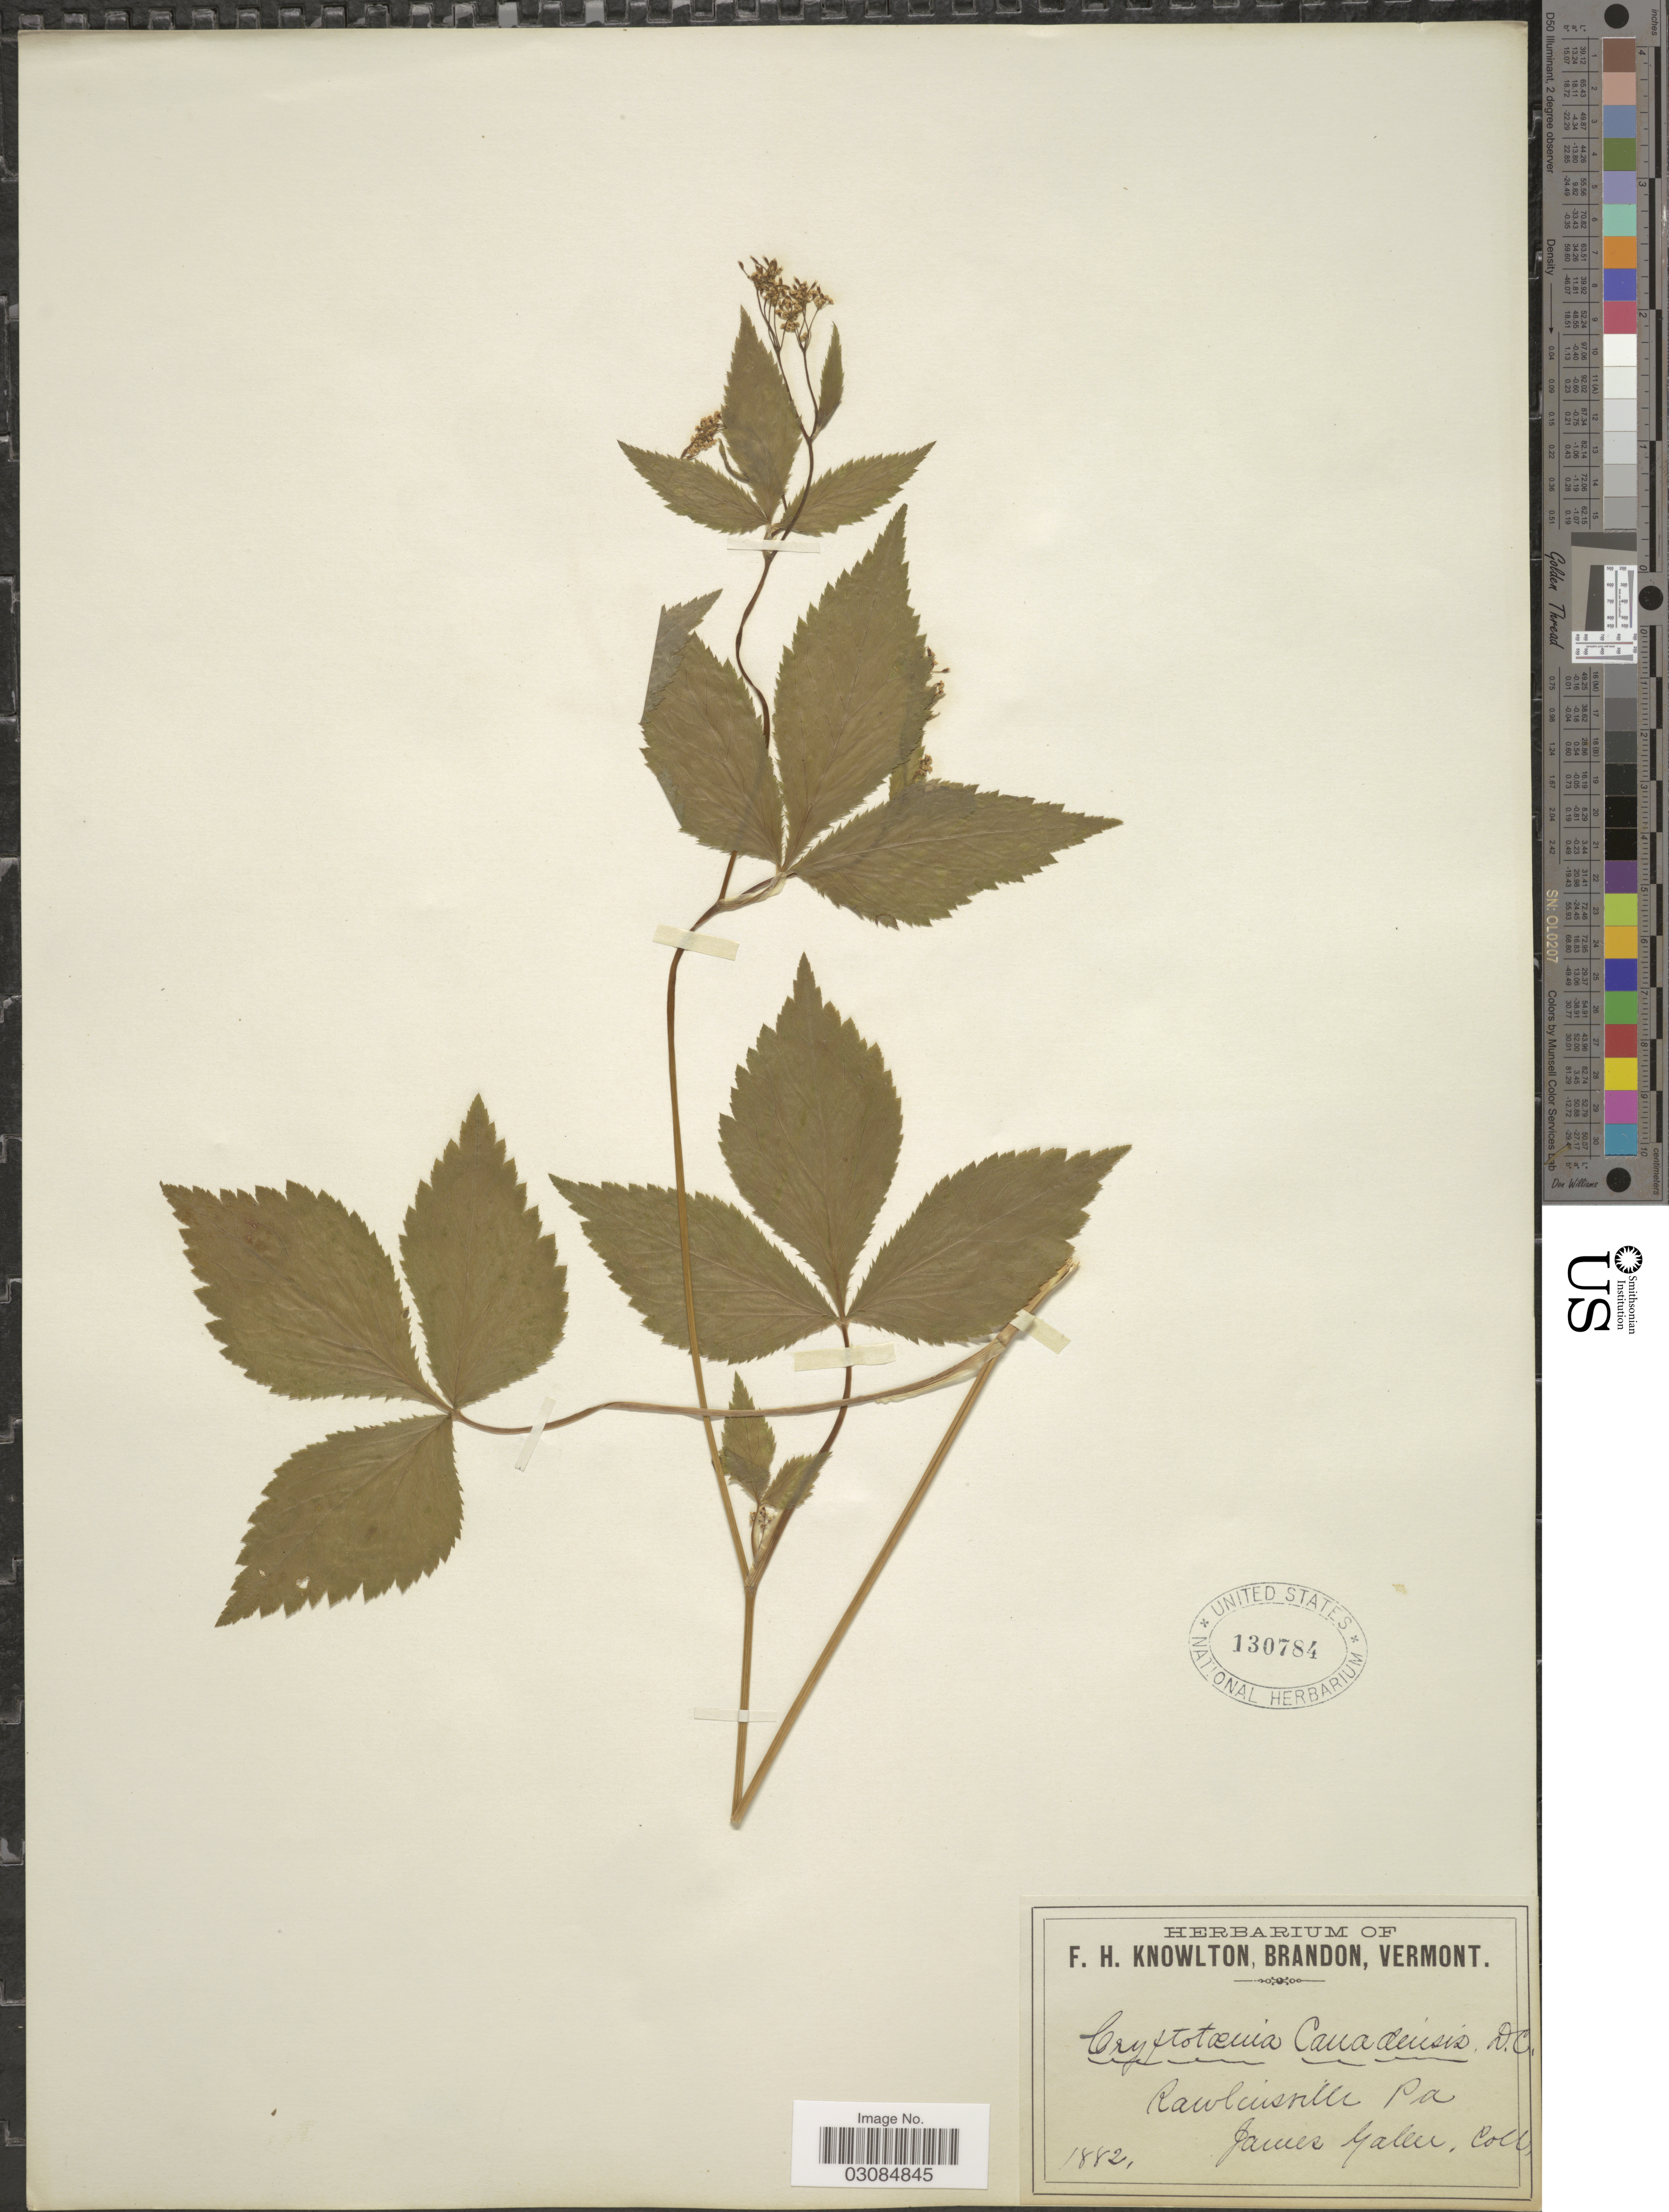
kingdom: Plantae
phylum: Tracheophyta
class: Magnoliopsida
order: Apiales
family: Apiaceae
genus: Cryptotaenia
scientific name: Cryptotaenia canadensis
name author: (L.) DC.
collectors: J. Galen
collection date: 1882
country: United States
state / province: Pennsylvania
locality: Rawlinsville.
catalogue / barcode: US 130784